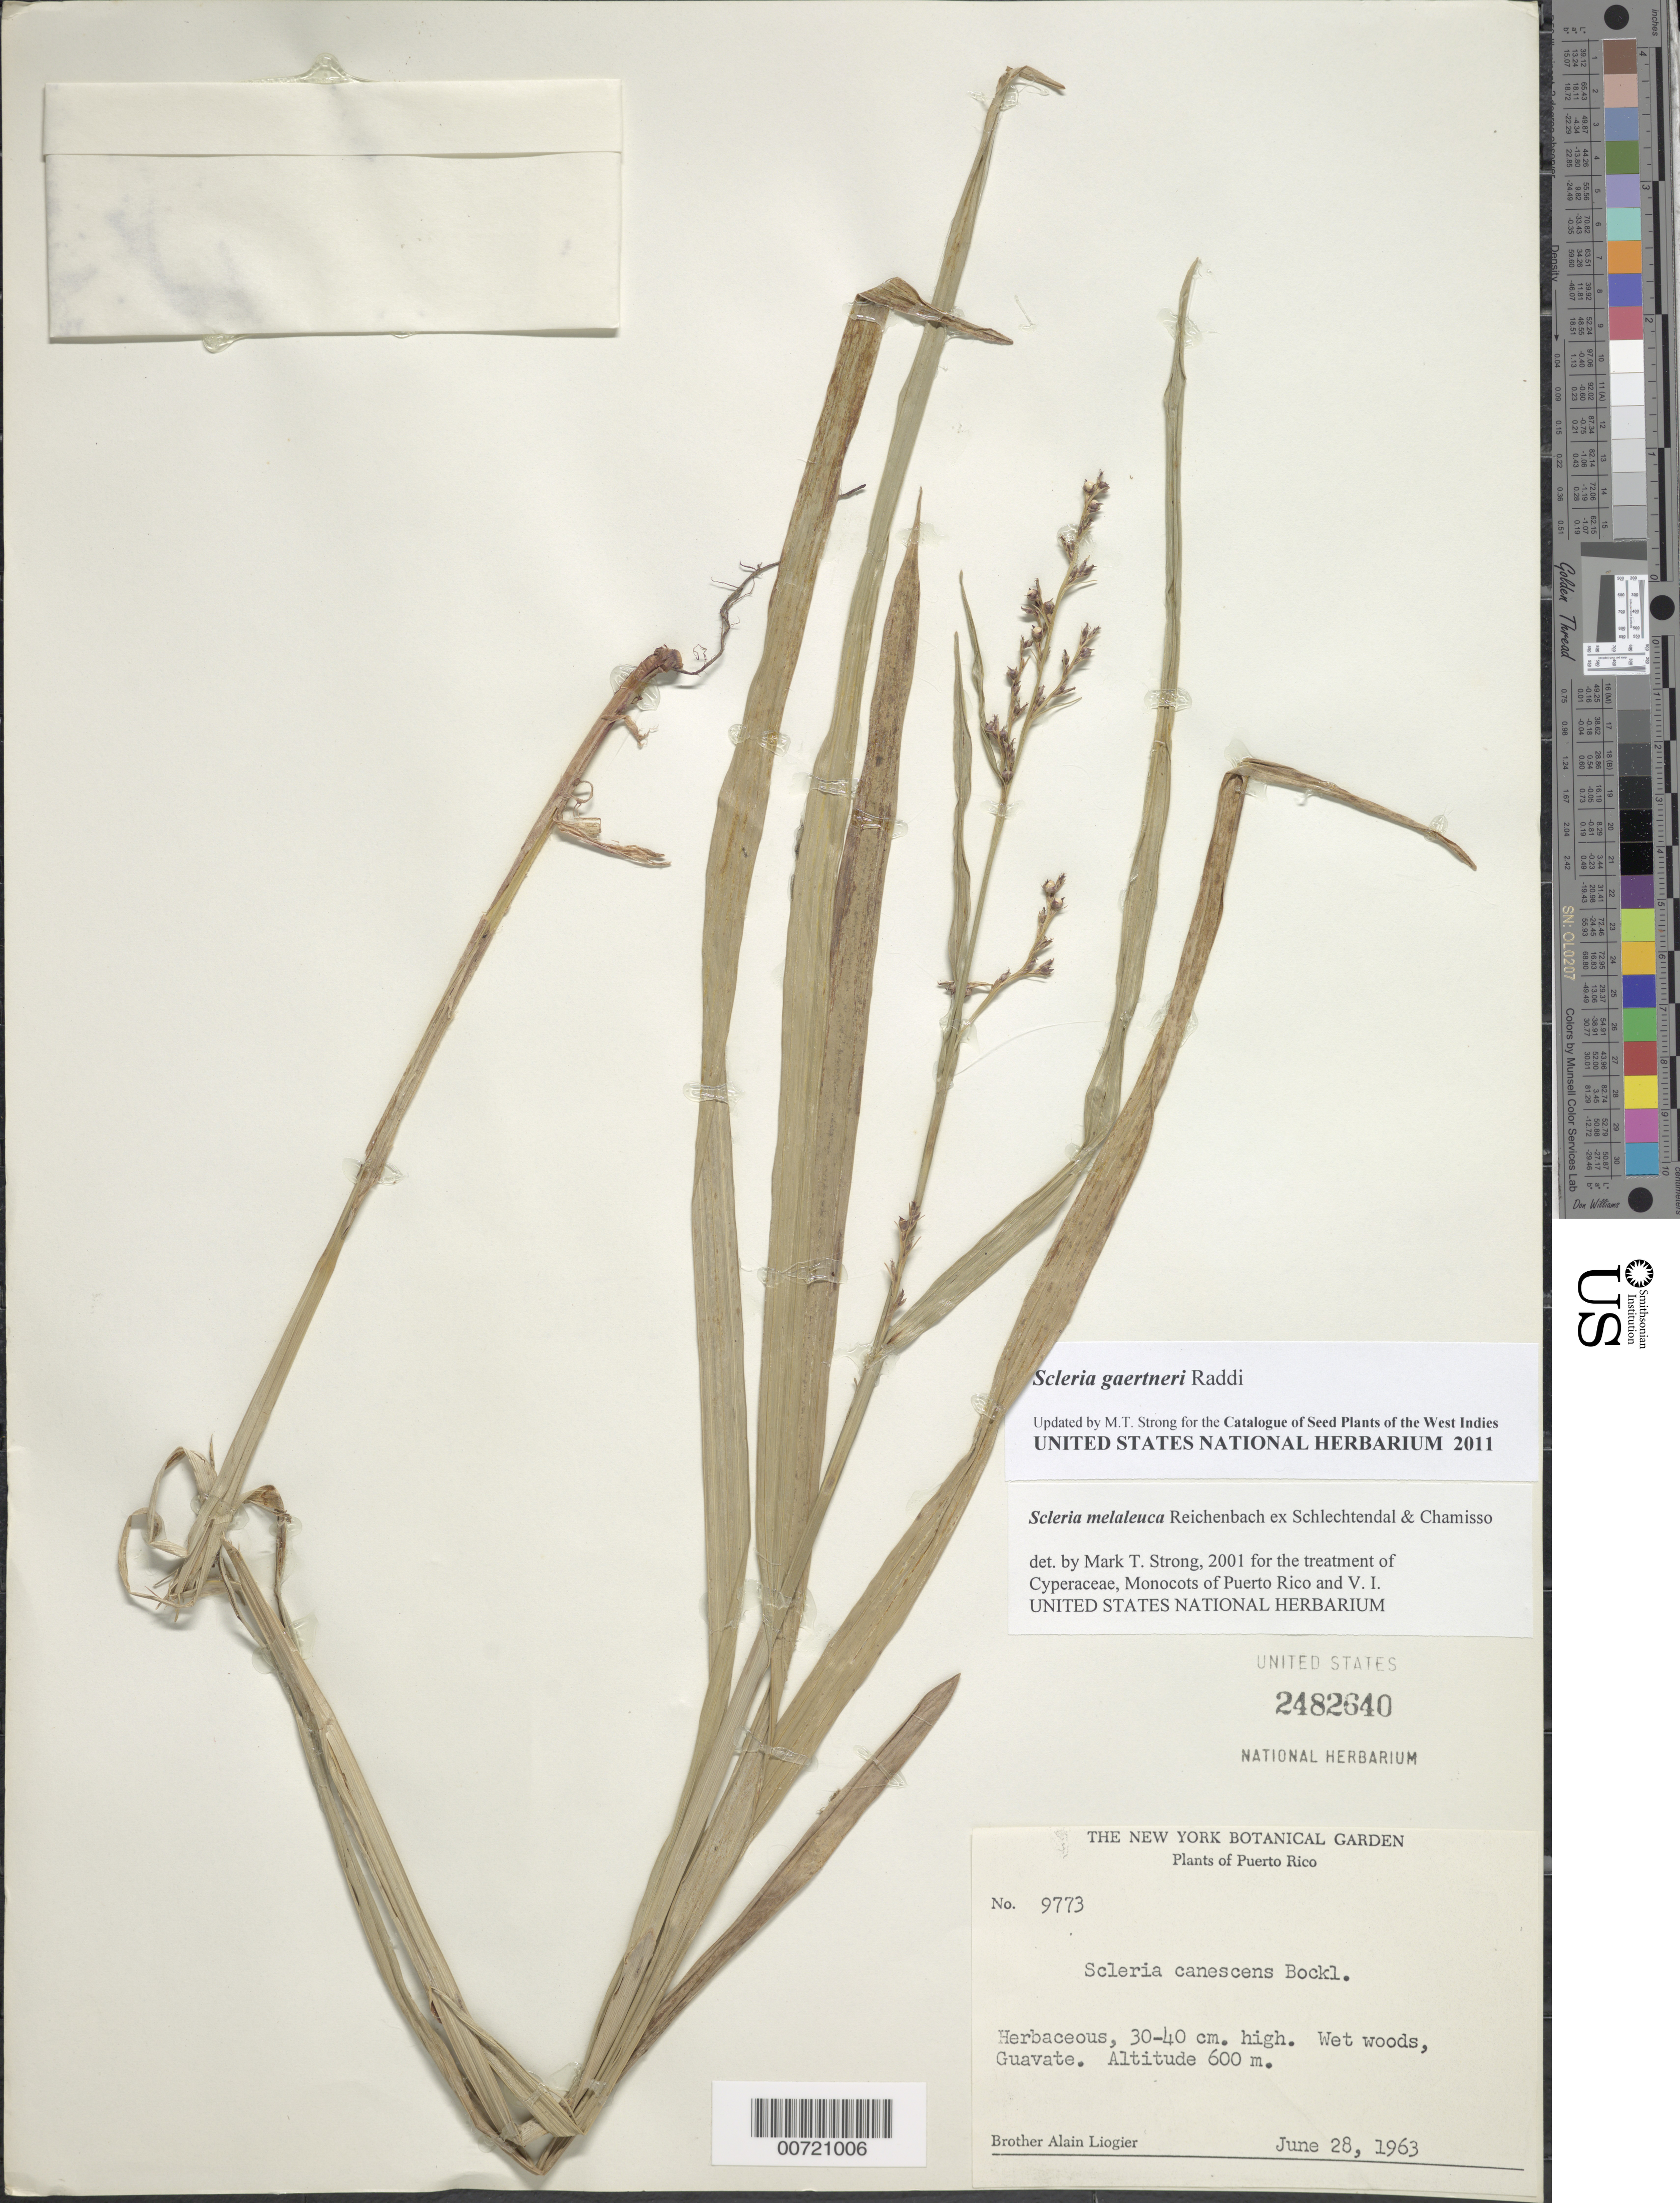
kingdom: Plantae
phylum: Tracheophyta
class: Liliopsida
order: Poales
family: Cyperaceae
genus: Scleria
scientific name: Scleria gaertneri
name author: Raddi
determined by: Strong, M. T., (US), Smithsonian Institution - National Museum of Natural History (UNITED STATES)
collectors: A. H. Liogier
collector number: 9773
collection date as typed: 28 Jun 1963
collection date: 1963-06-28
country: Puerto Rico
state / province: Cayey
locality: Guavate.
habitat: Wet woods.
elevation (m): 600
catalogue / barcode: US 2482640